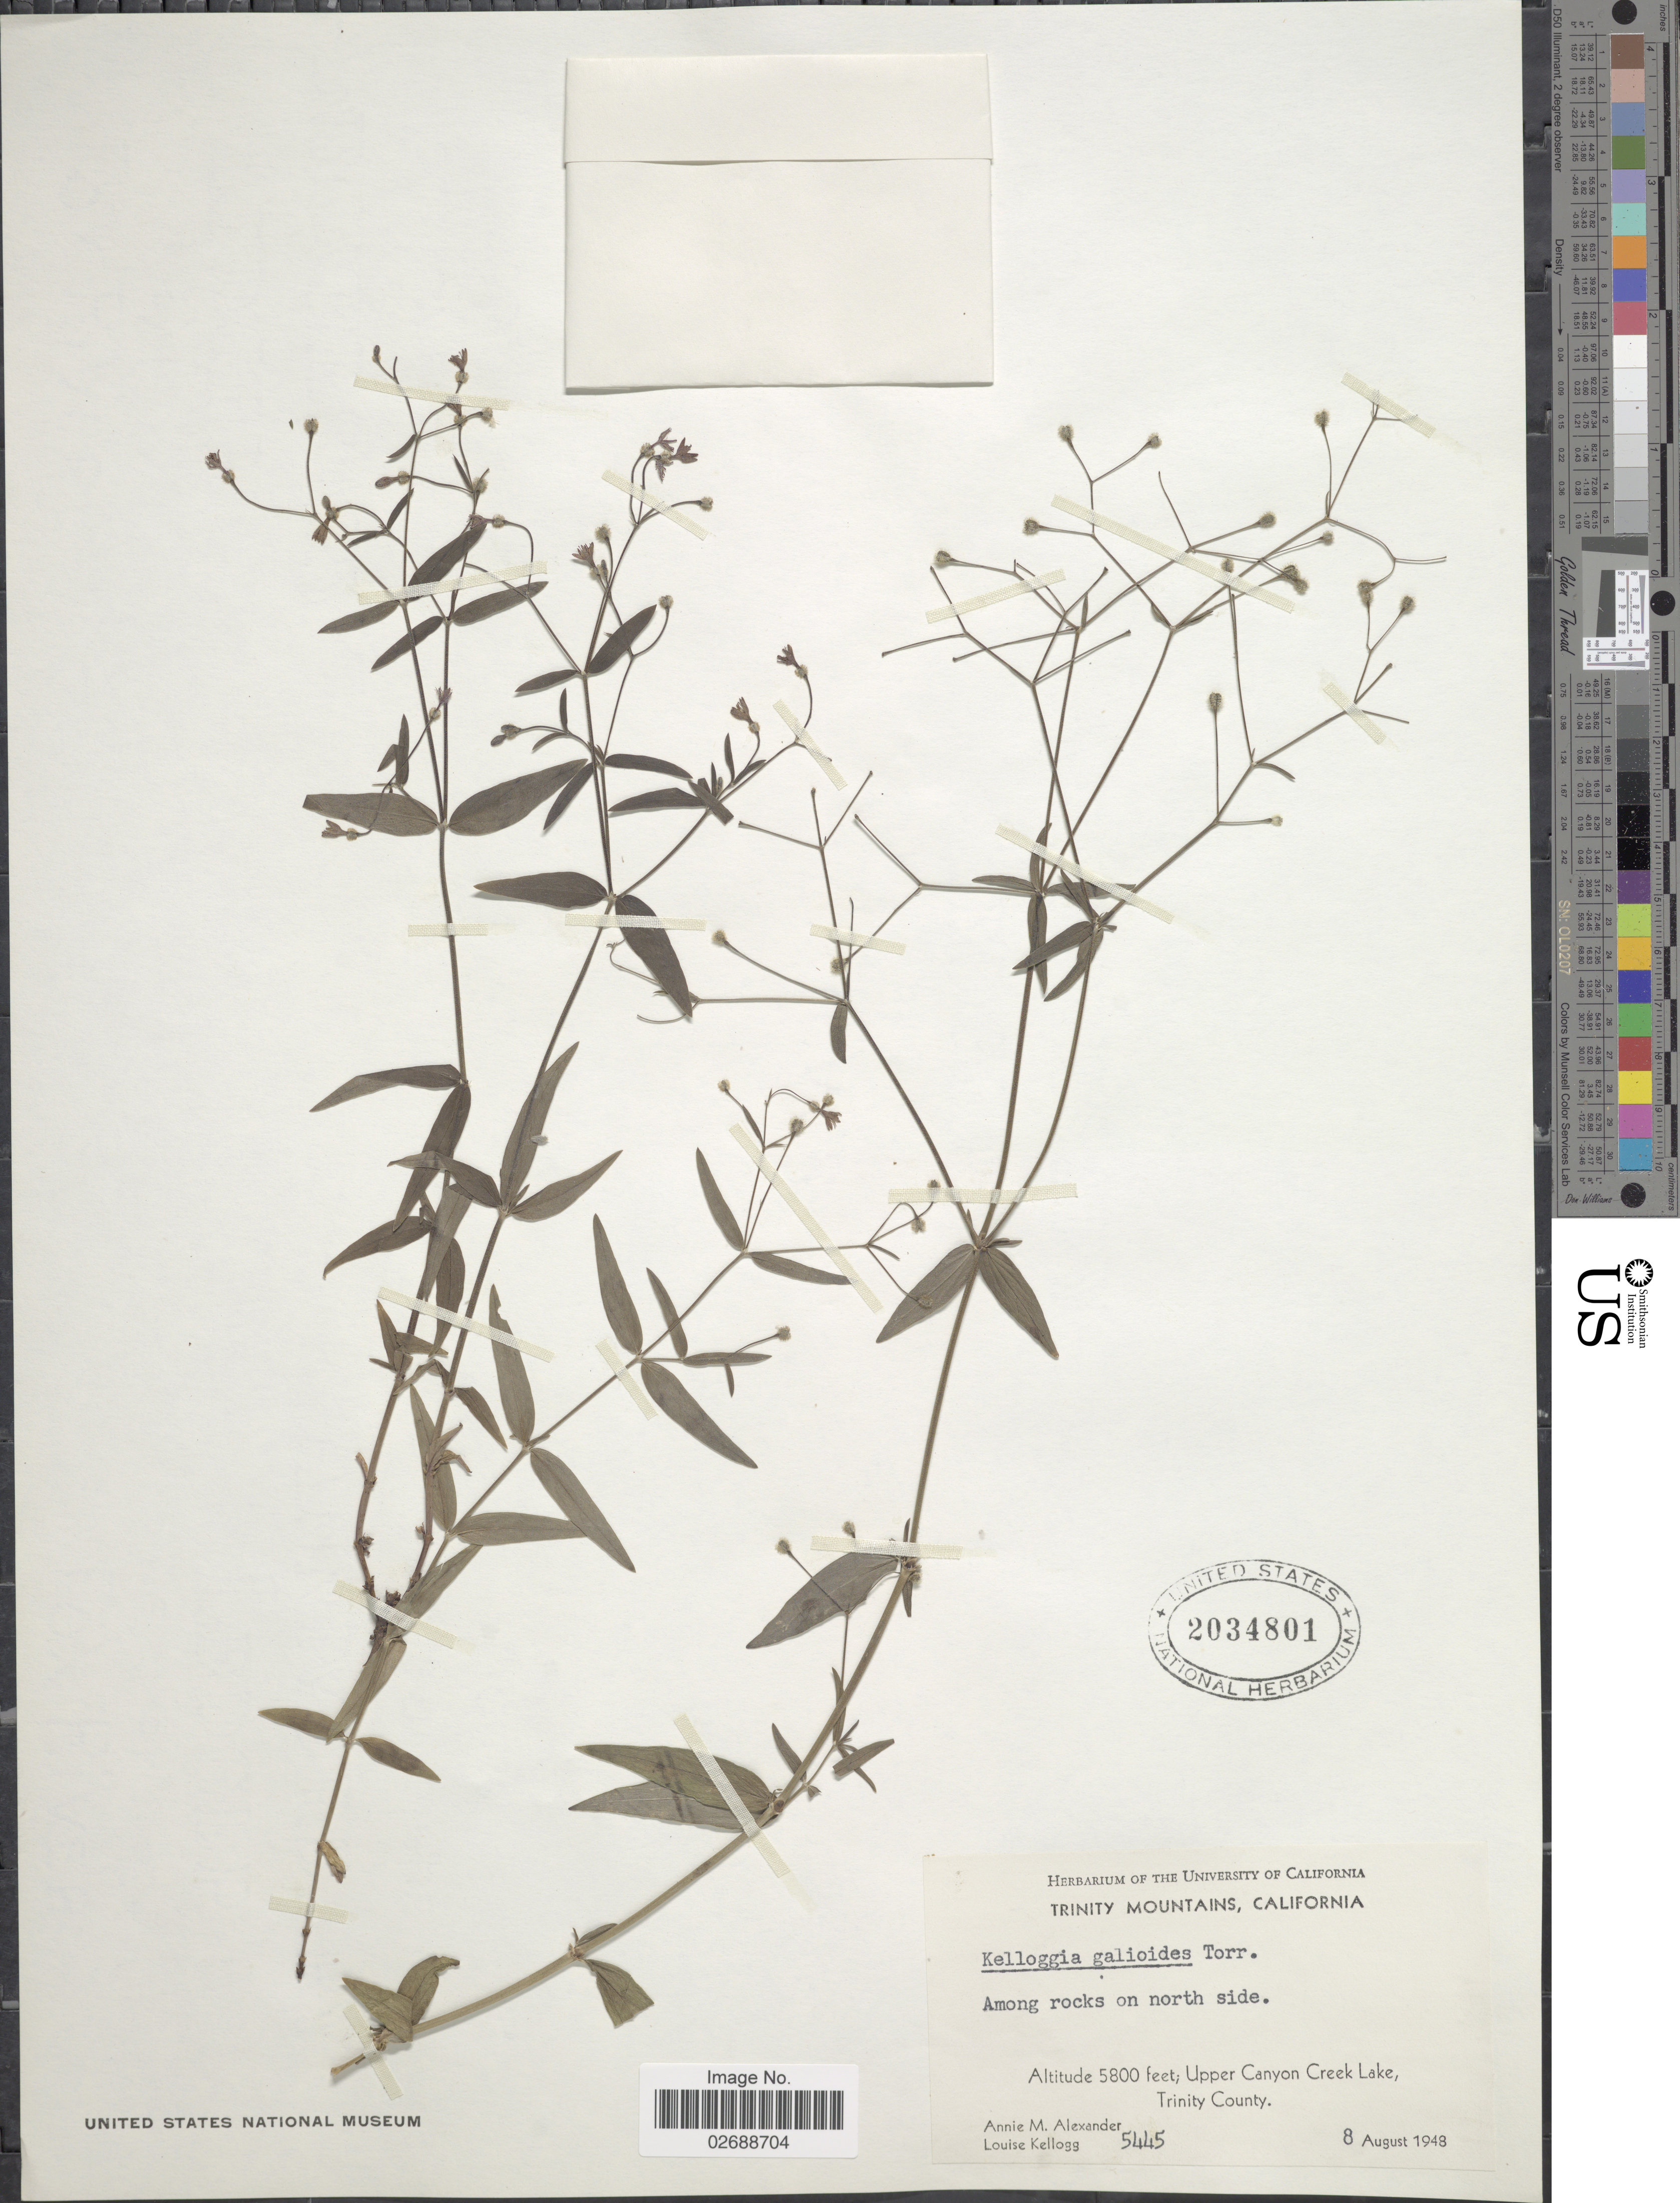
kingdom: Plantae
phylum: Tracheophyta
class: Magnoliopsida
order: Gentianales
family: Rubiaceae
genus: Kelloggia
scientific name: Kelloggia galioides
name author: Torr.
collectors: A. M. Alexander & L. Kellogg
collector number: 5445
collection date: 1948-08-08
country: United States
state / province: California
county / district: Trinity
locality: Trinity Mountains. Upper Canyon Creek Lake, Trinity County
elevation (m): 1768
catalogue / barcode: US 2034801